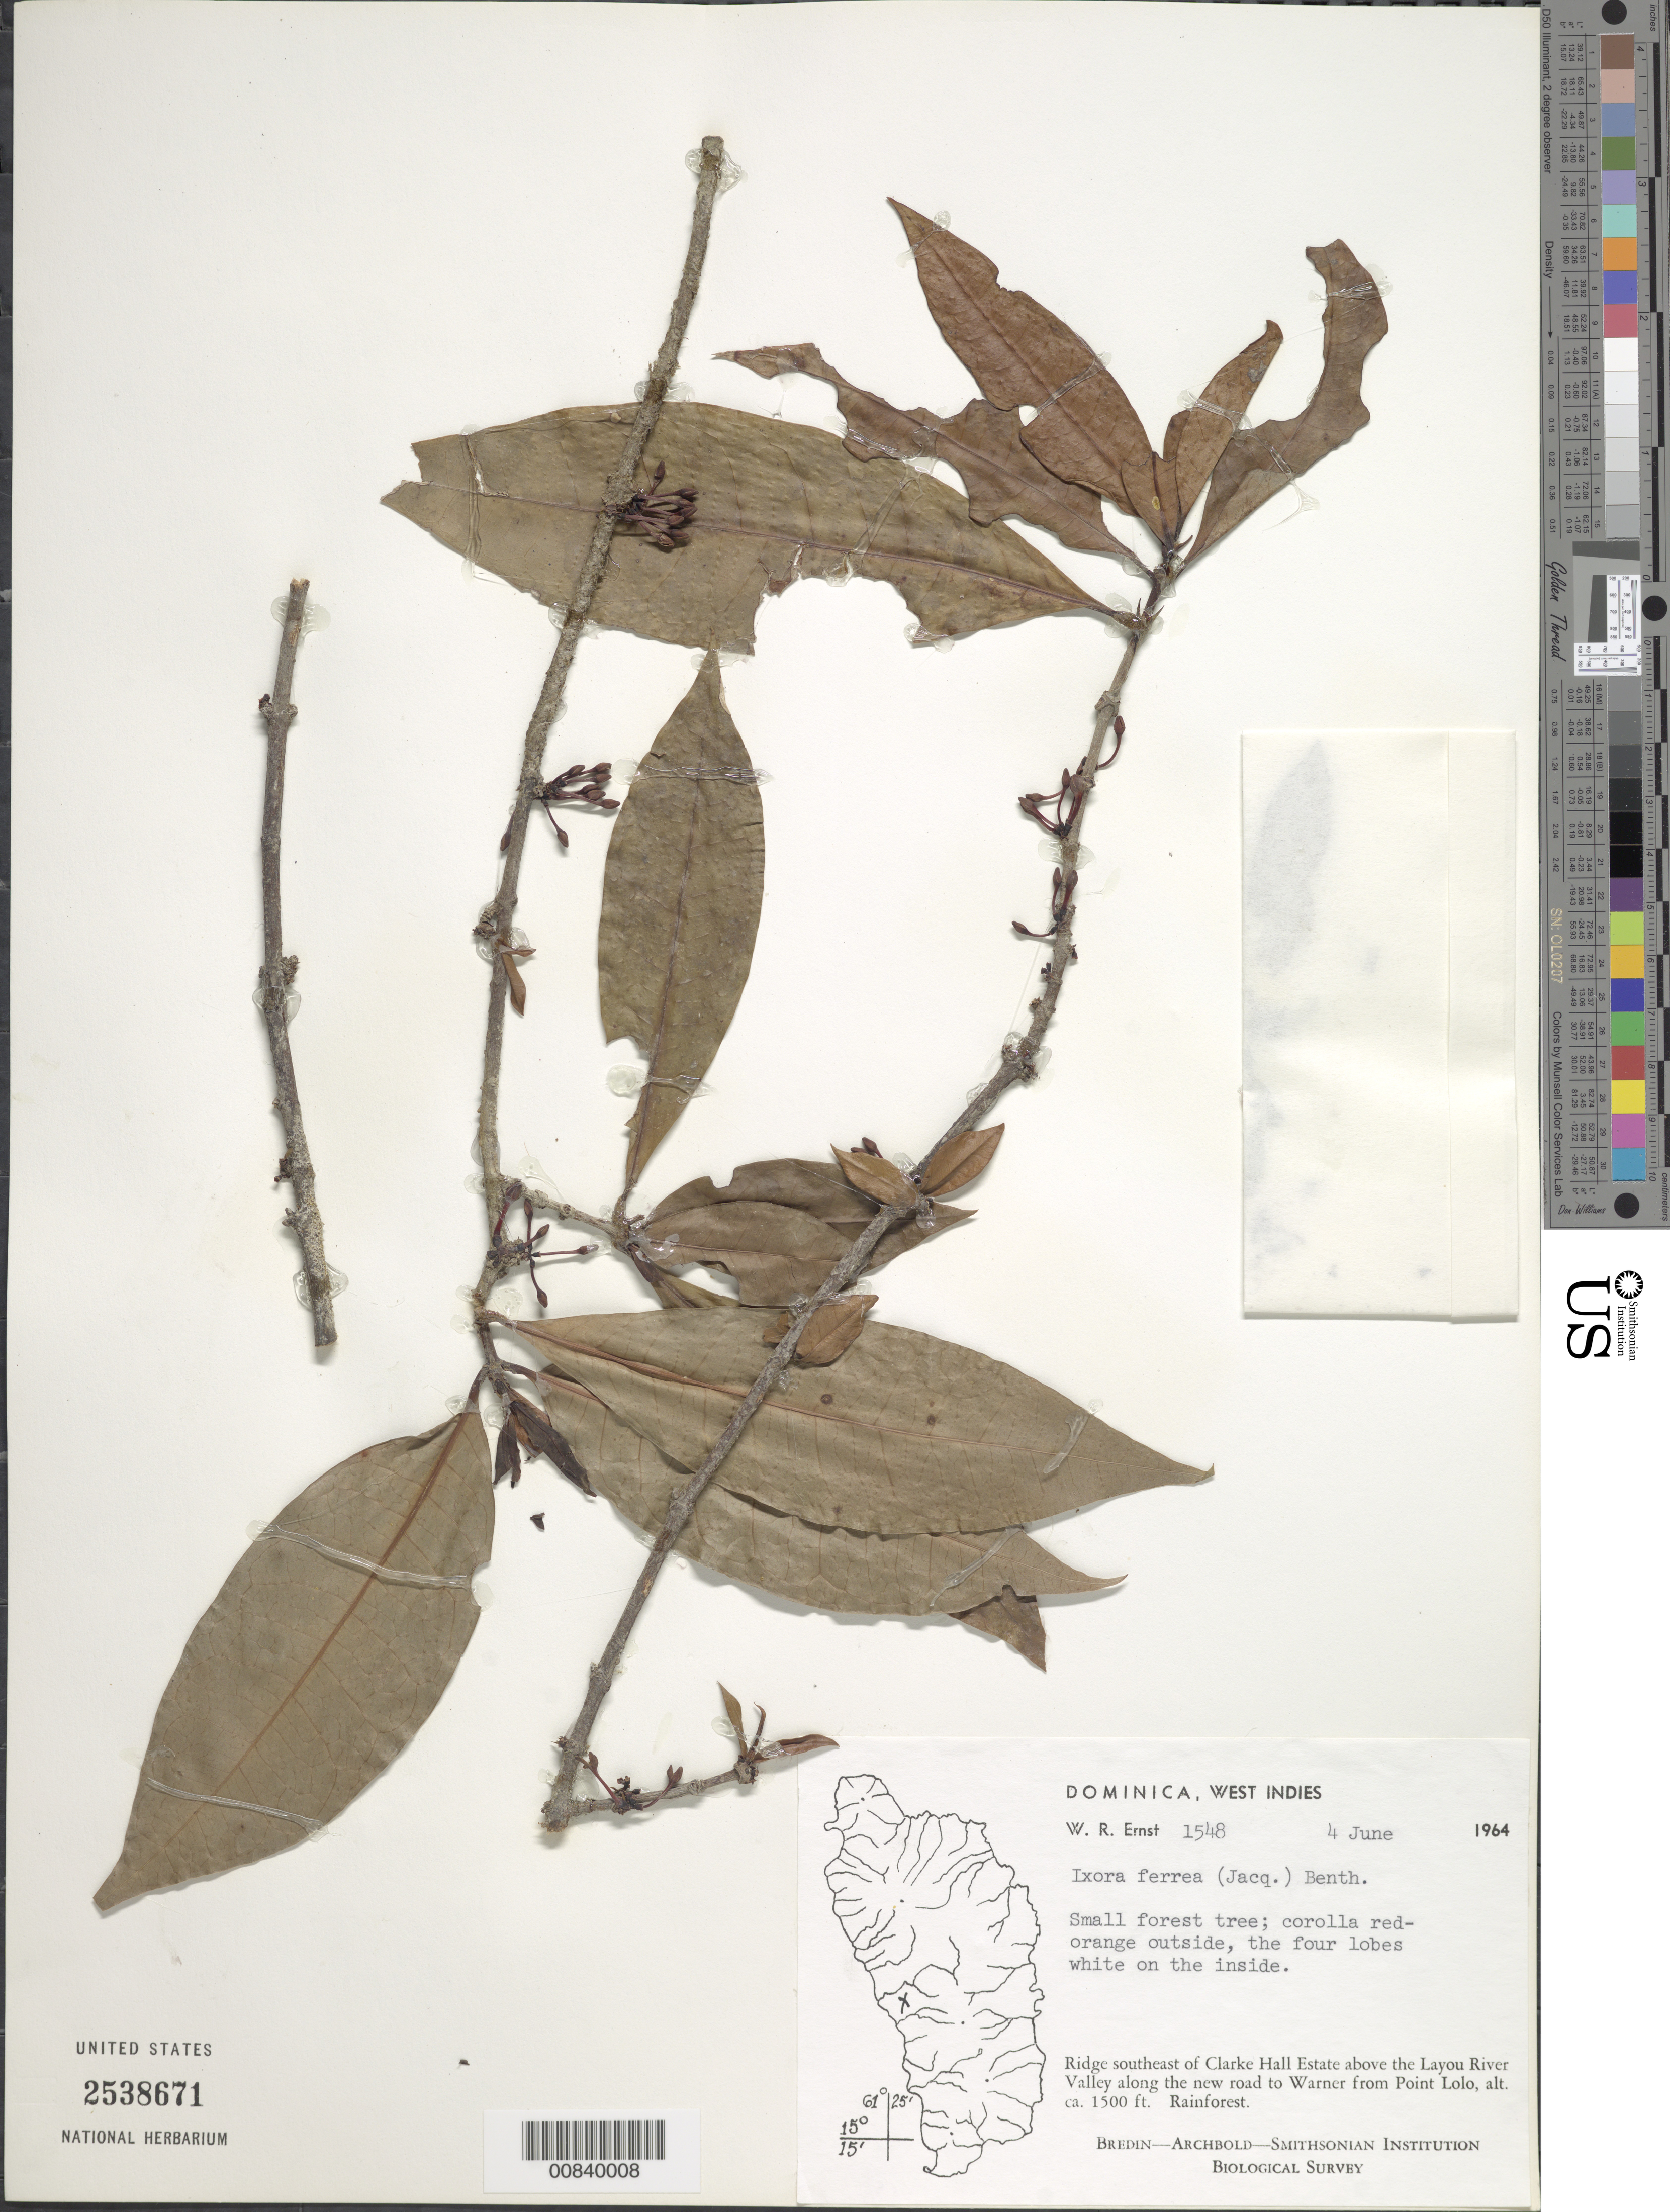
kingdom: Plantae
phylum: Tracheophyta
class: Magnoliopsida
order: Gentianales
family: Rubiaceae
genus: Ixora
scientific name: Ixora ferrea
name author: (Jacq.) Benth.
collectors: W. R. Ernst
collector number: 1548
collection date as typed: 04 Jun 1964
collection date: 1964-06-04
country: Dominica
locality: Ridge SE of Clarke Hall Estate, above the Layou River Valley, along the new road to Warner from Point Lolo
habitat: Forest on ridge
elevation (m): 457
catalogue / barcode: US 2538671